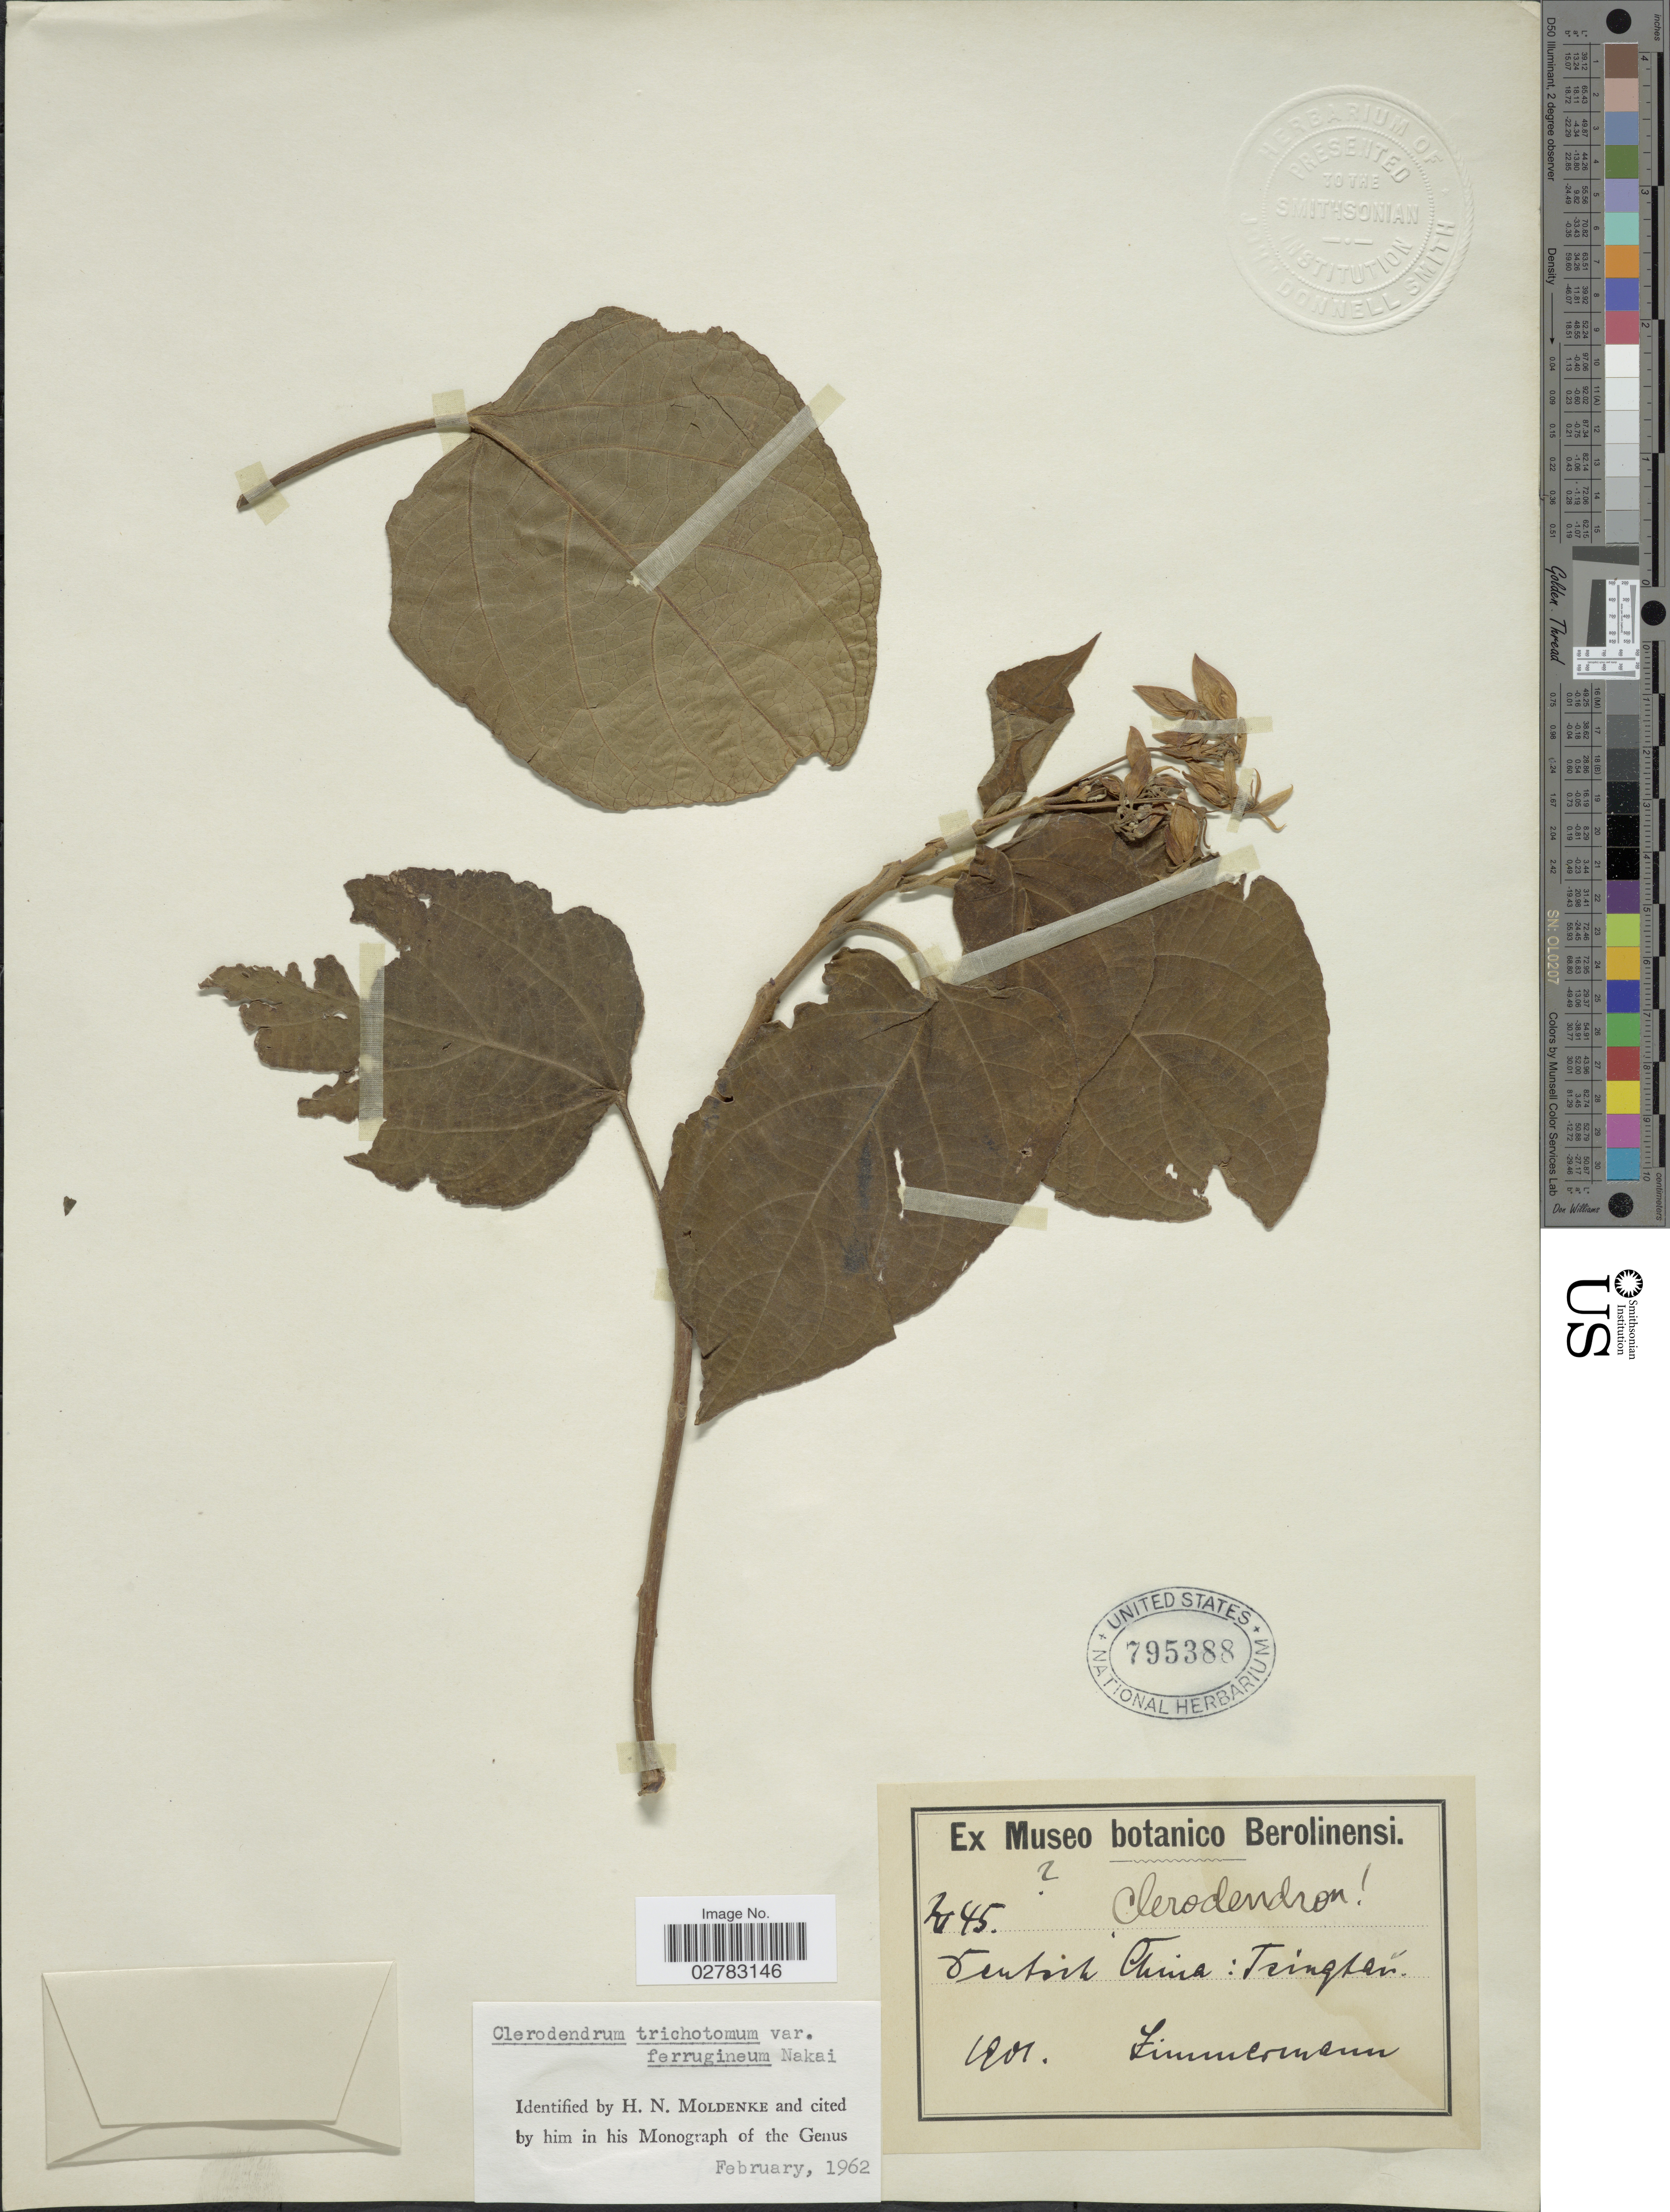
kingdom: Plantae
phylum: Tracheophyta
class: Magnoliopsida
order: Lamiales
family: Lamiaceae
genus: Clerodendrum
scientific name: Clerodendrum trichotomum var. ferrugineum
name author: Nakai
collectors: -. Zimmermann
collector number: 245*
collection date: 1901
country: China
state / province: Qinghai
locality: Deutsch China: Tsinghai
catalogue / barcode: US 795388